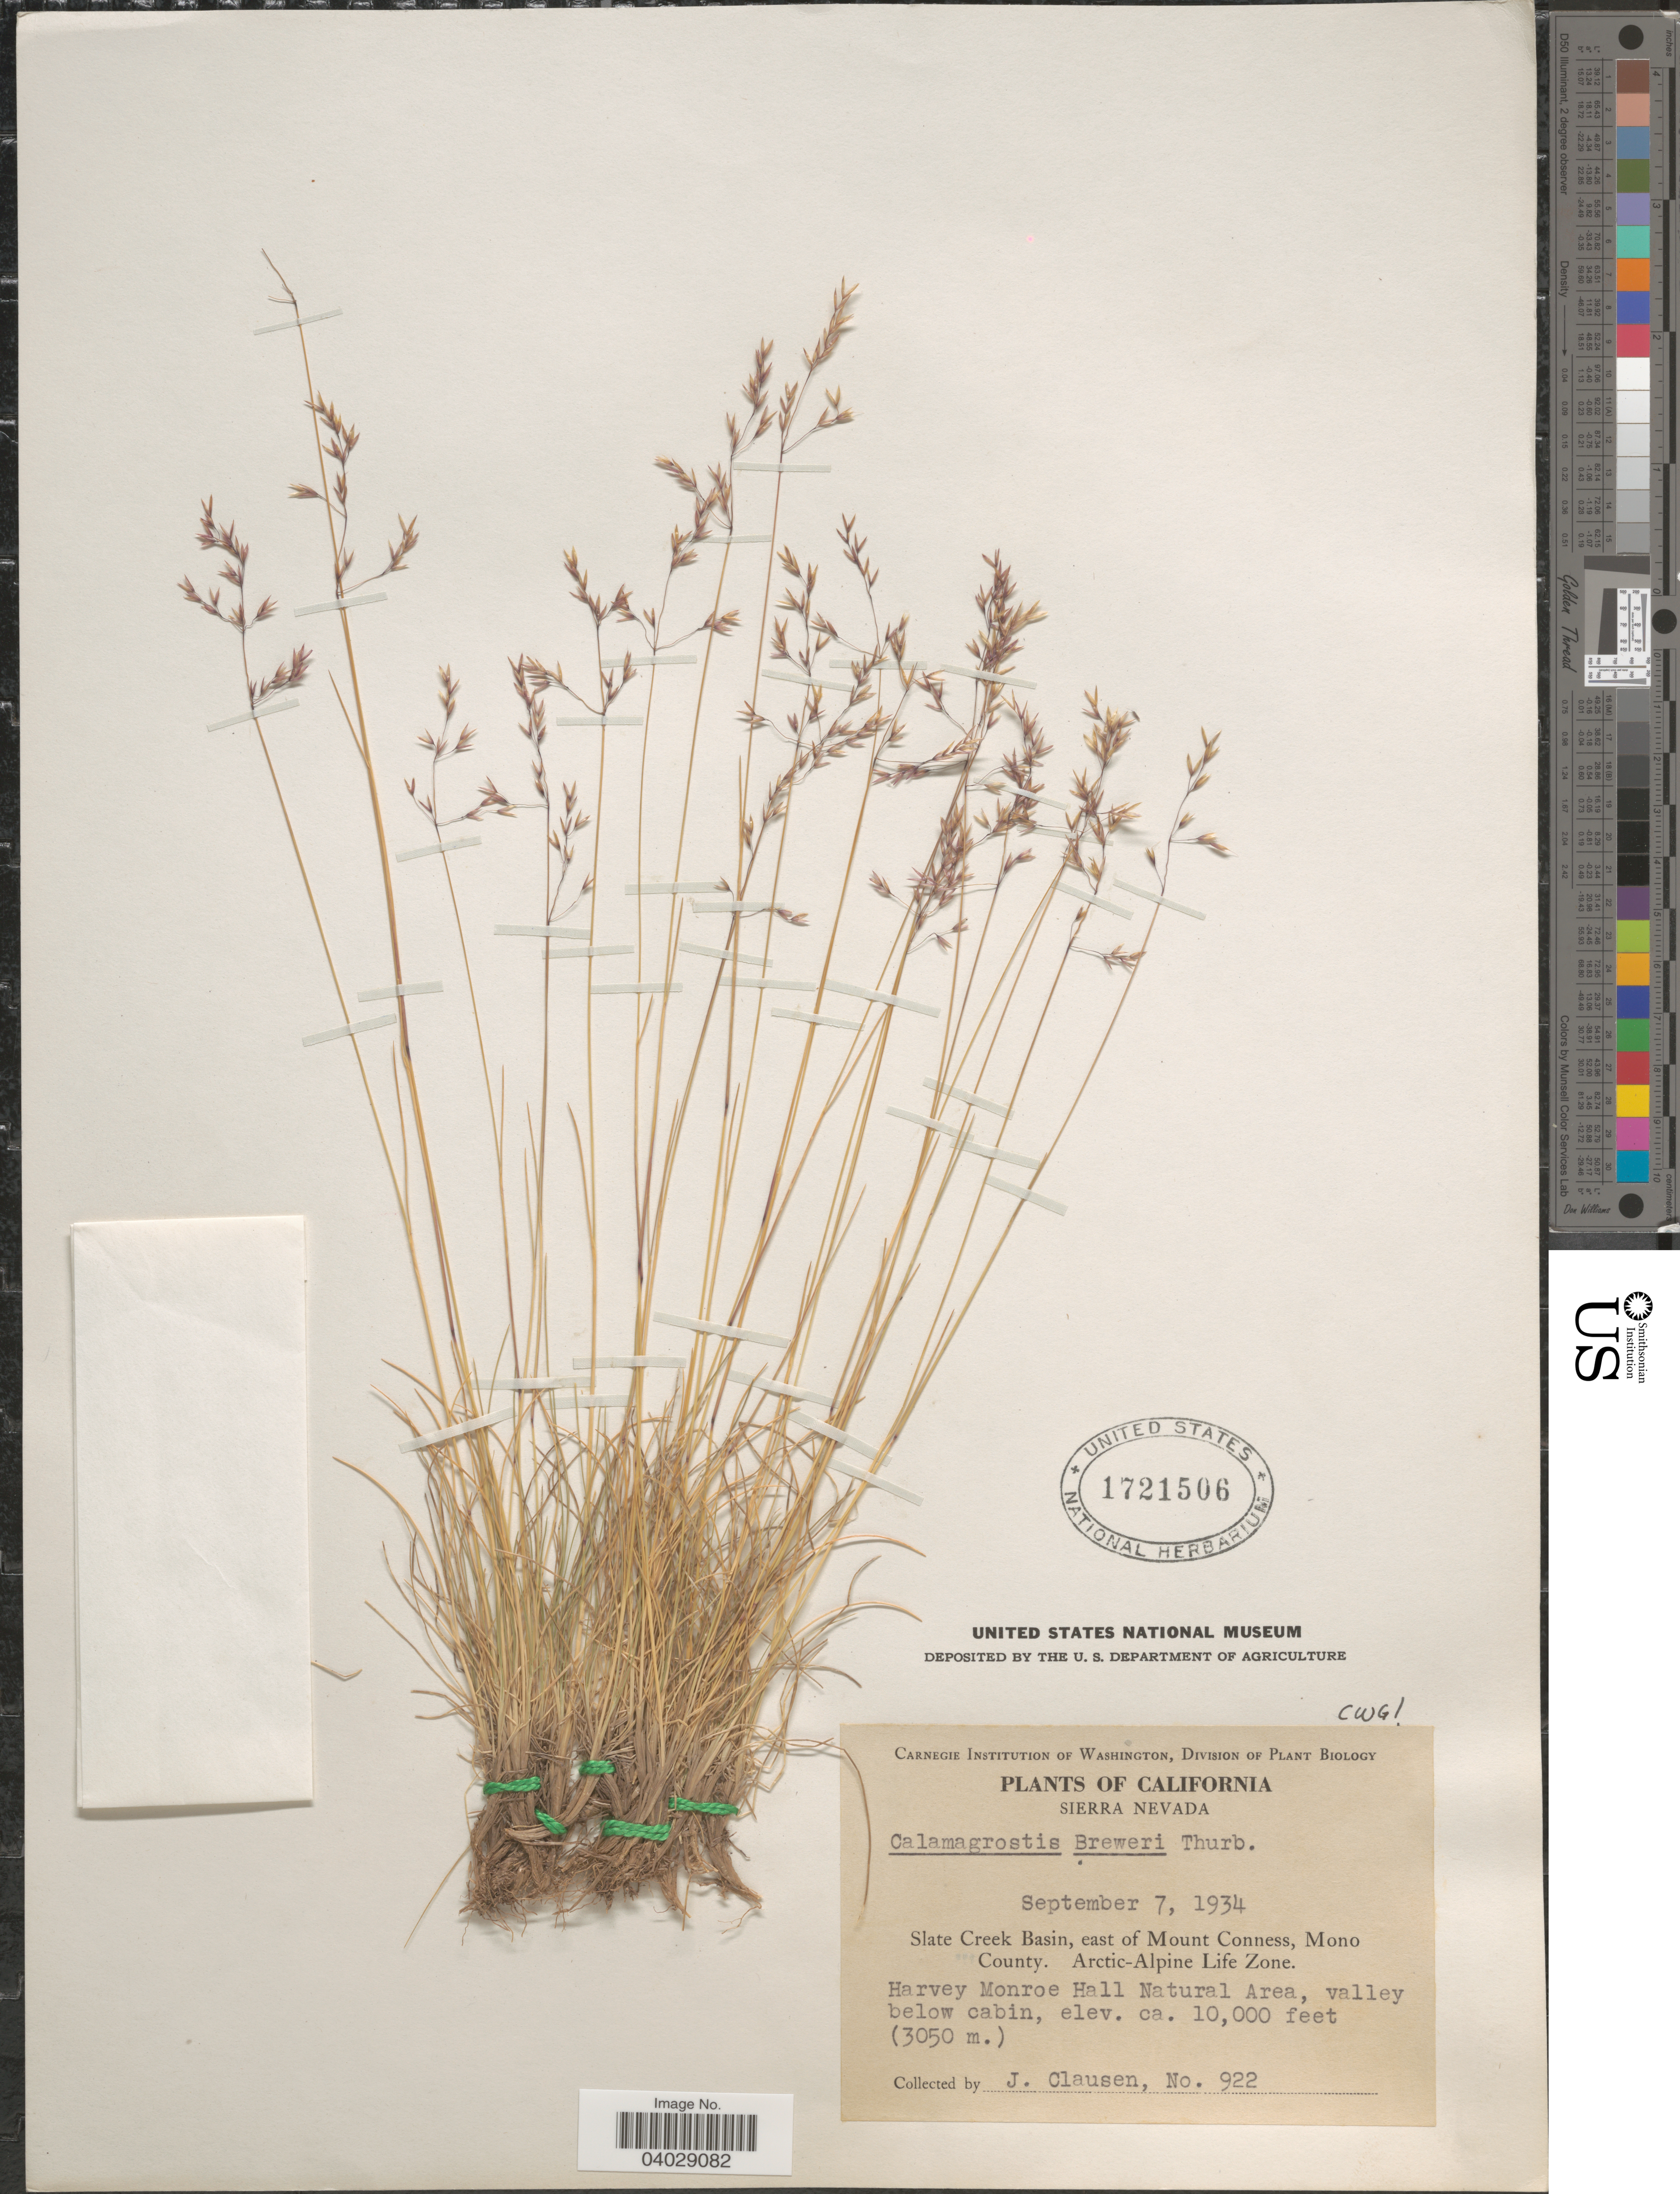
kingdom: Plantae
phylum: Tracheophyta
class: Liliopsida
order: Poales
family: Poaceae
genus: Calamagrostis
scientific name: Calamagrostis muiriana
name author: B.L. Wilson & Sami Gray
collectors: J. Clausen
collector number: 922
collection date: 1934-09-07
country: United States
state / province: California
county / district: Mono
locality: Sierra Nevada. Slate Creek Basin, east of Mount Conness, Mono County. Arctic-Alpine Life Zone. Harvey Monroe Hall Natural Area, valley below cabin.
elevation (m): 3048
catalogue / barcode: US 1721506